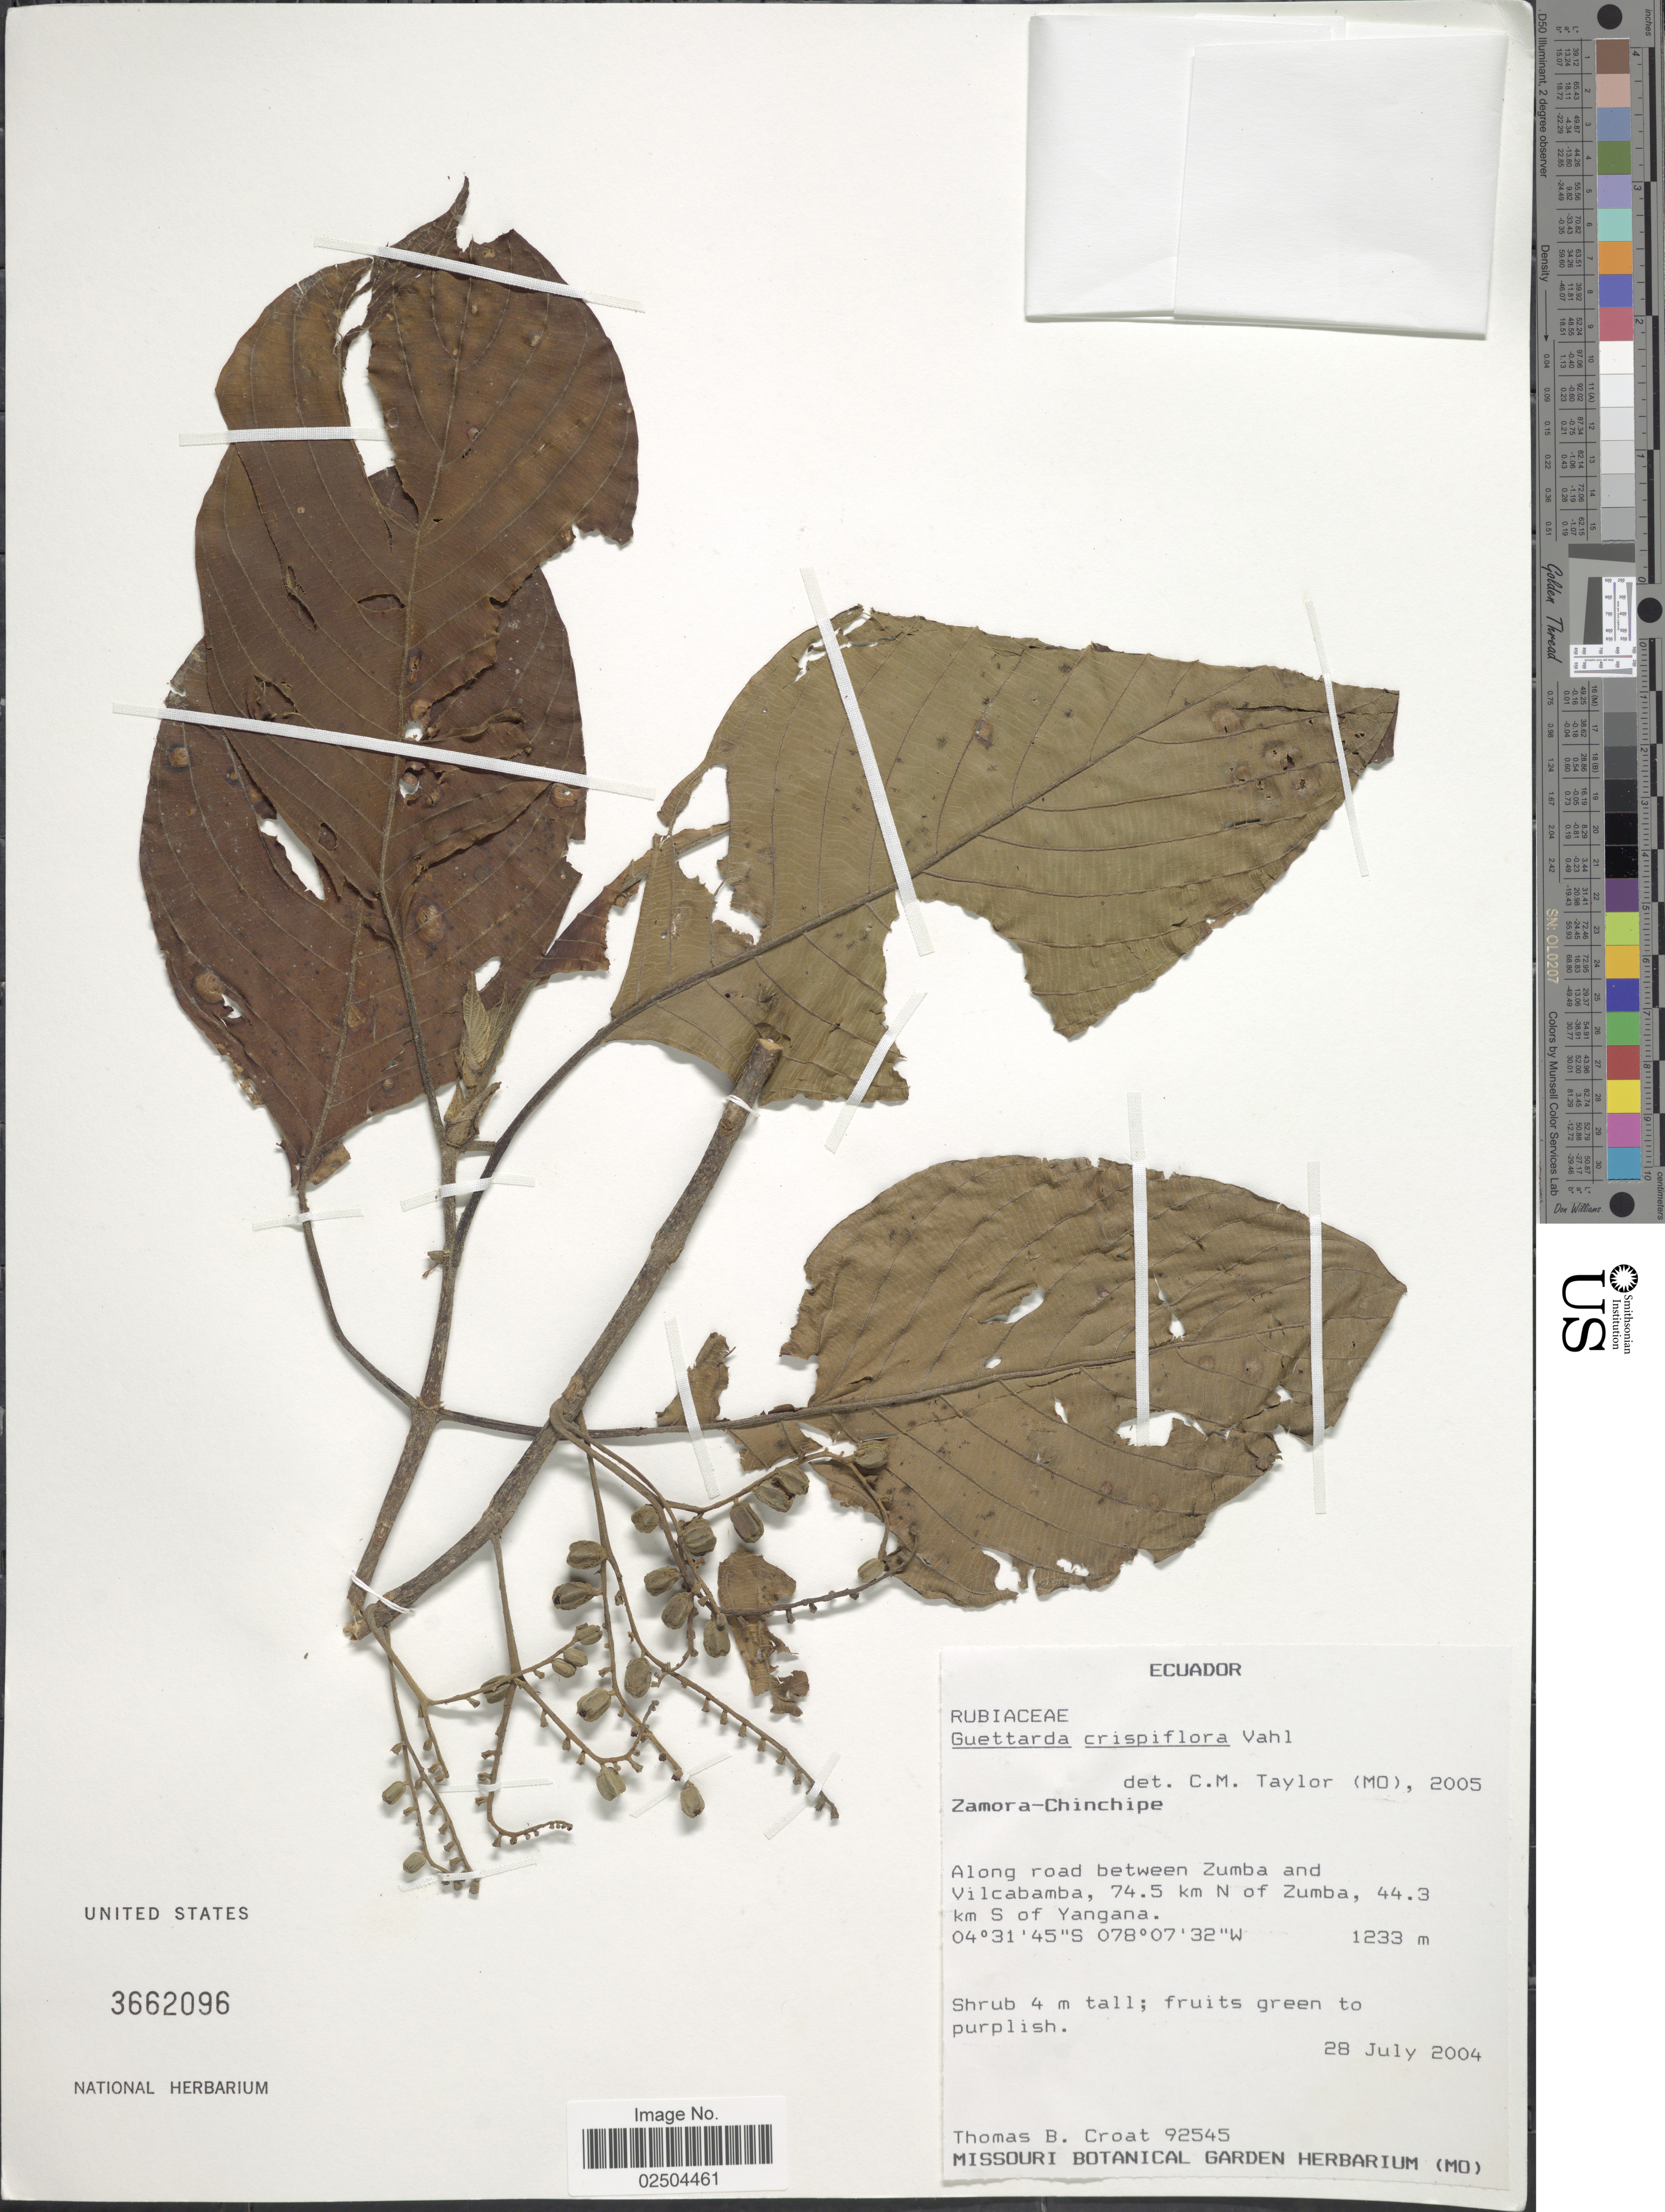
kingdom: Plantae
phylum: Tracheophyta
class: Magnoliopsida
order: Gentianales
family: Rubiaceae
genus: Guettarda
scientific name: Guettarda crispiflora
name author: Vahl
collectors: T. B. Croat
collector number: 92545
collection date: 2004-07-28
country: Ecuador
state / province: Zamora-Chinchipe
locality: Along road between Zumba and Vilcbamba, 74.5 km N of Zumba, 44.3 km S of Yangana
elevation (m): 1233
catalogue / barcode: US 3662096